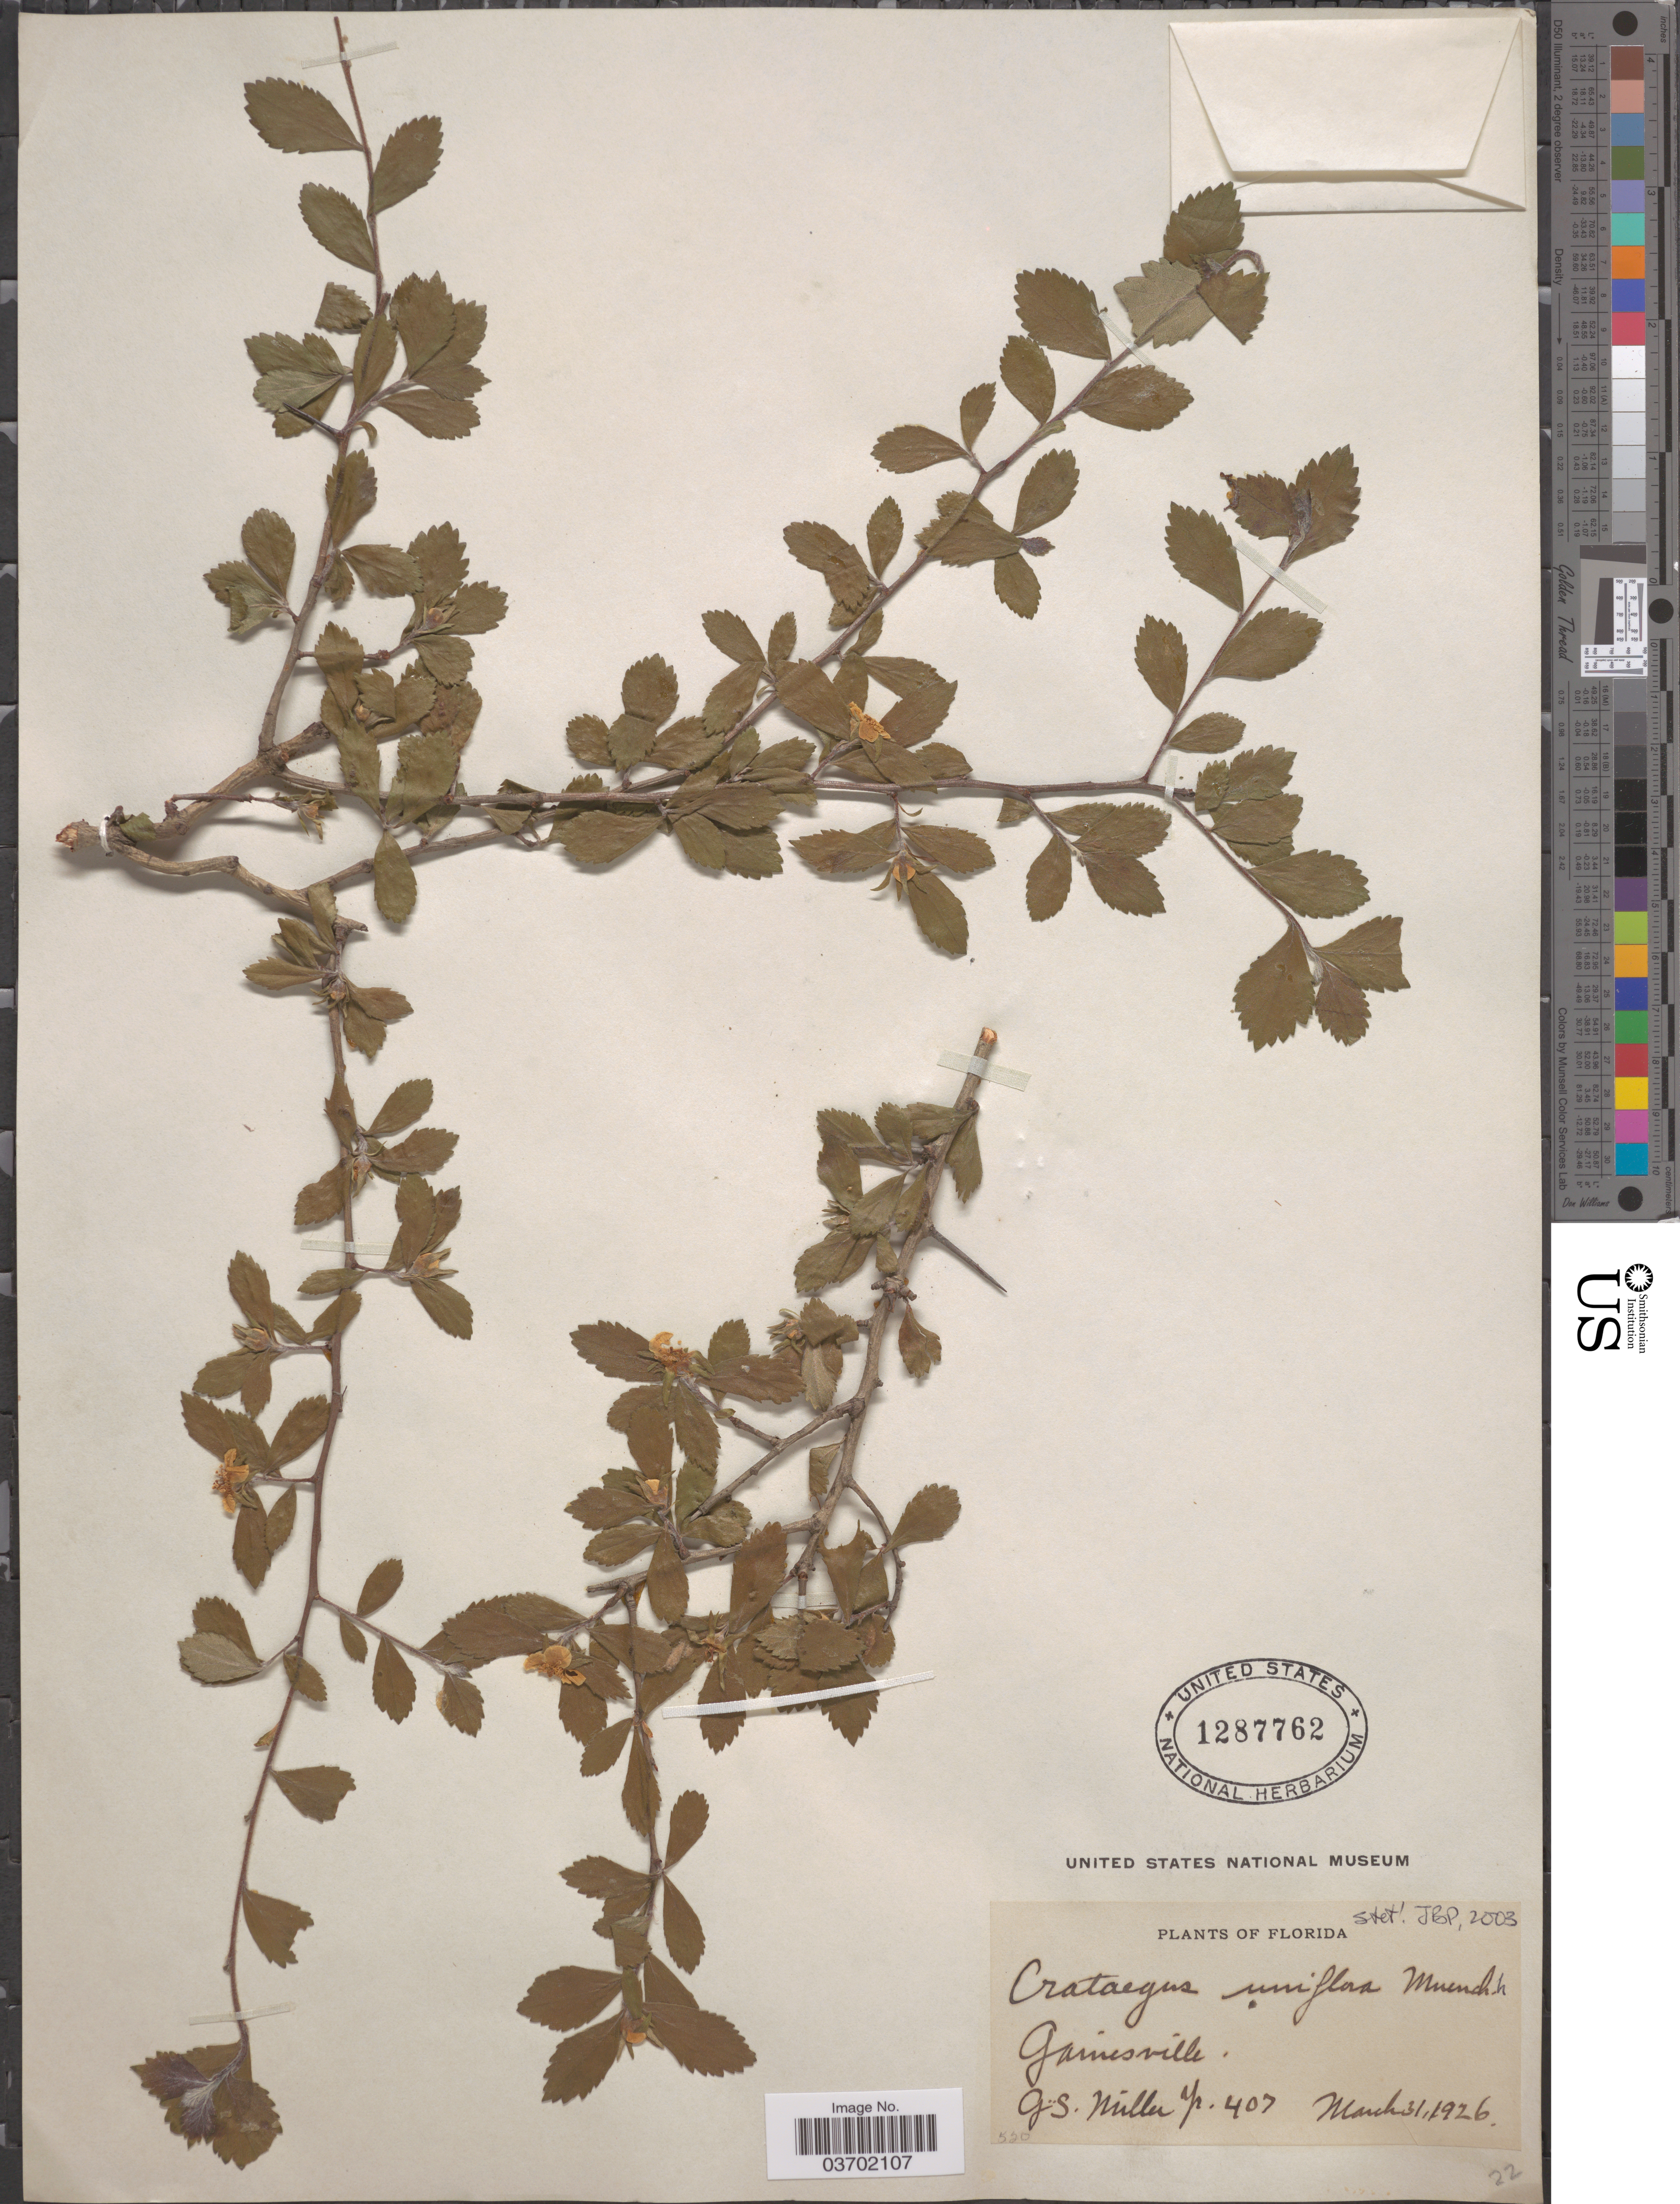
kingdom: Plantae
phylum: Tracheophyta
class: Magnoliopsida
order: Rosales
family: Rosaceae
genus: Crataegus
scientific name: Crataegus uniflora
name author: Münchh.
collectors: G. S. Miller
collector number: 407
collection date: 1926-03-31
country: United States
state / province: Florida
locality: Gainesville.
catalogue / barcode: US 1287762